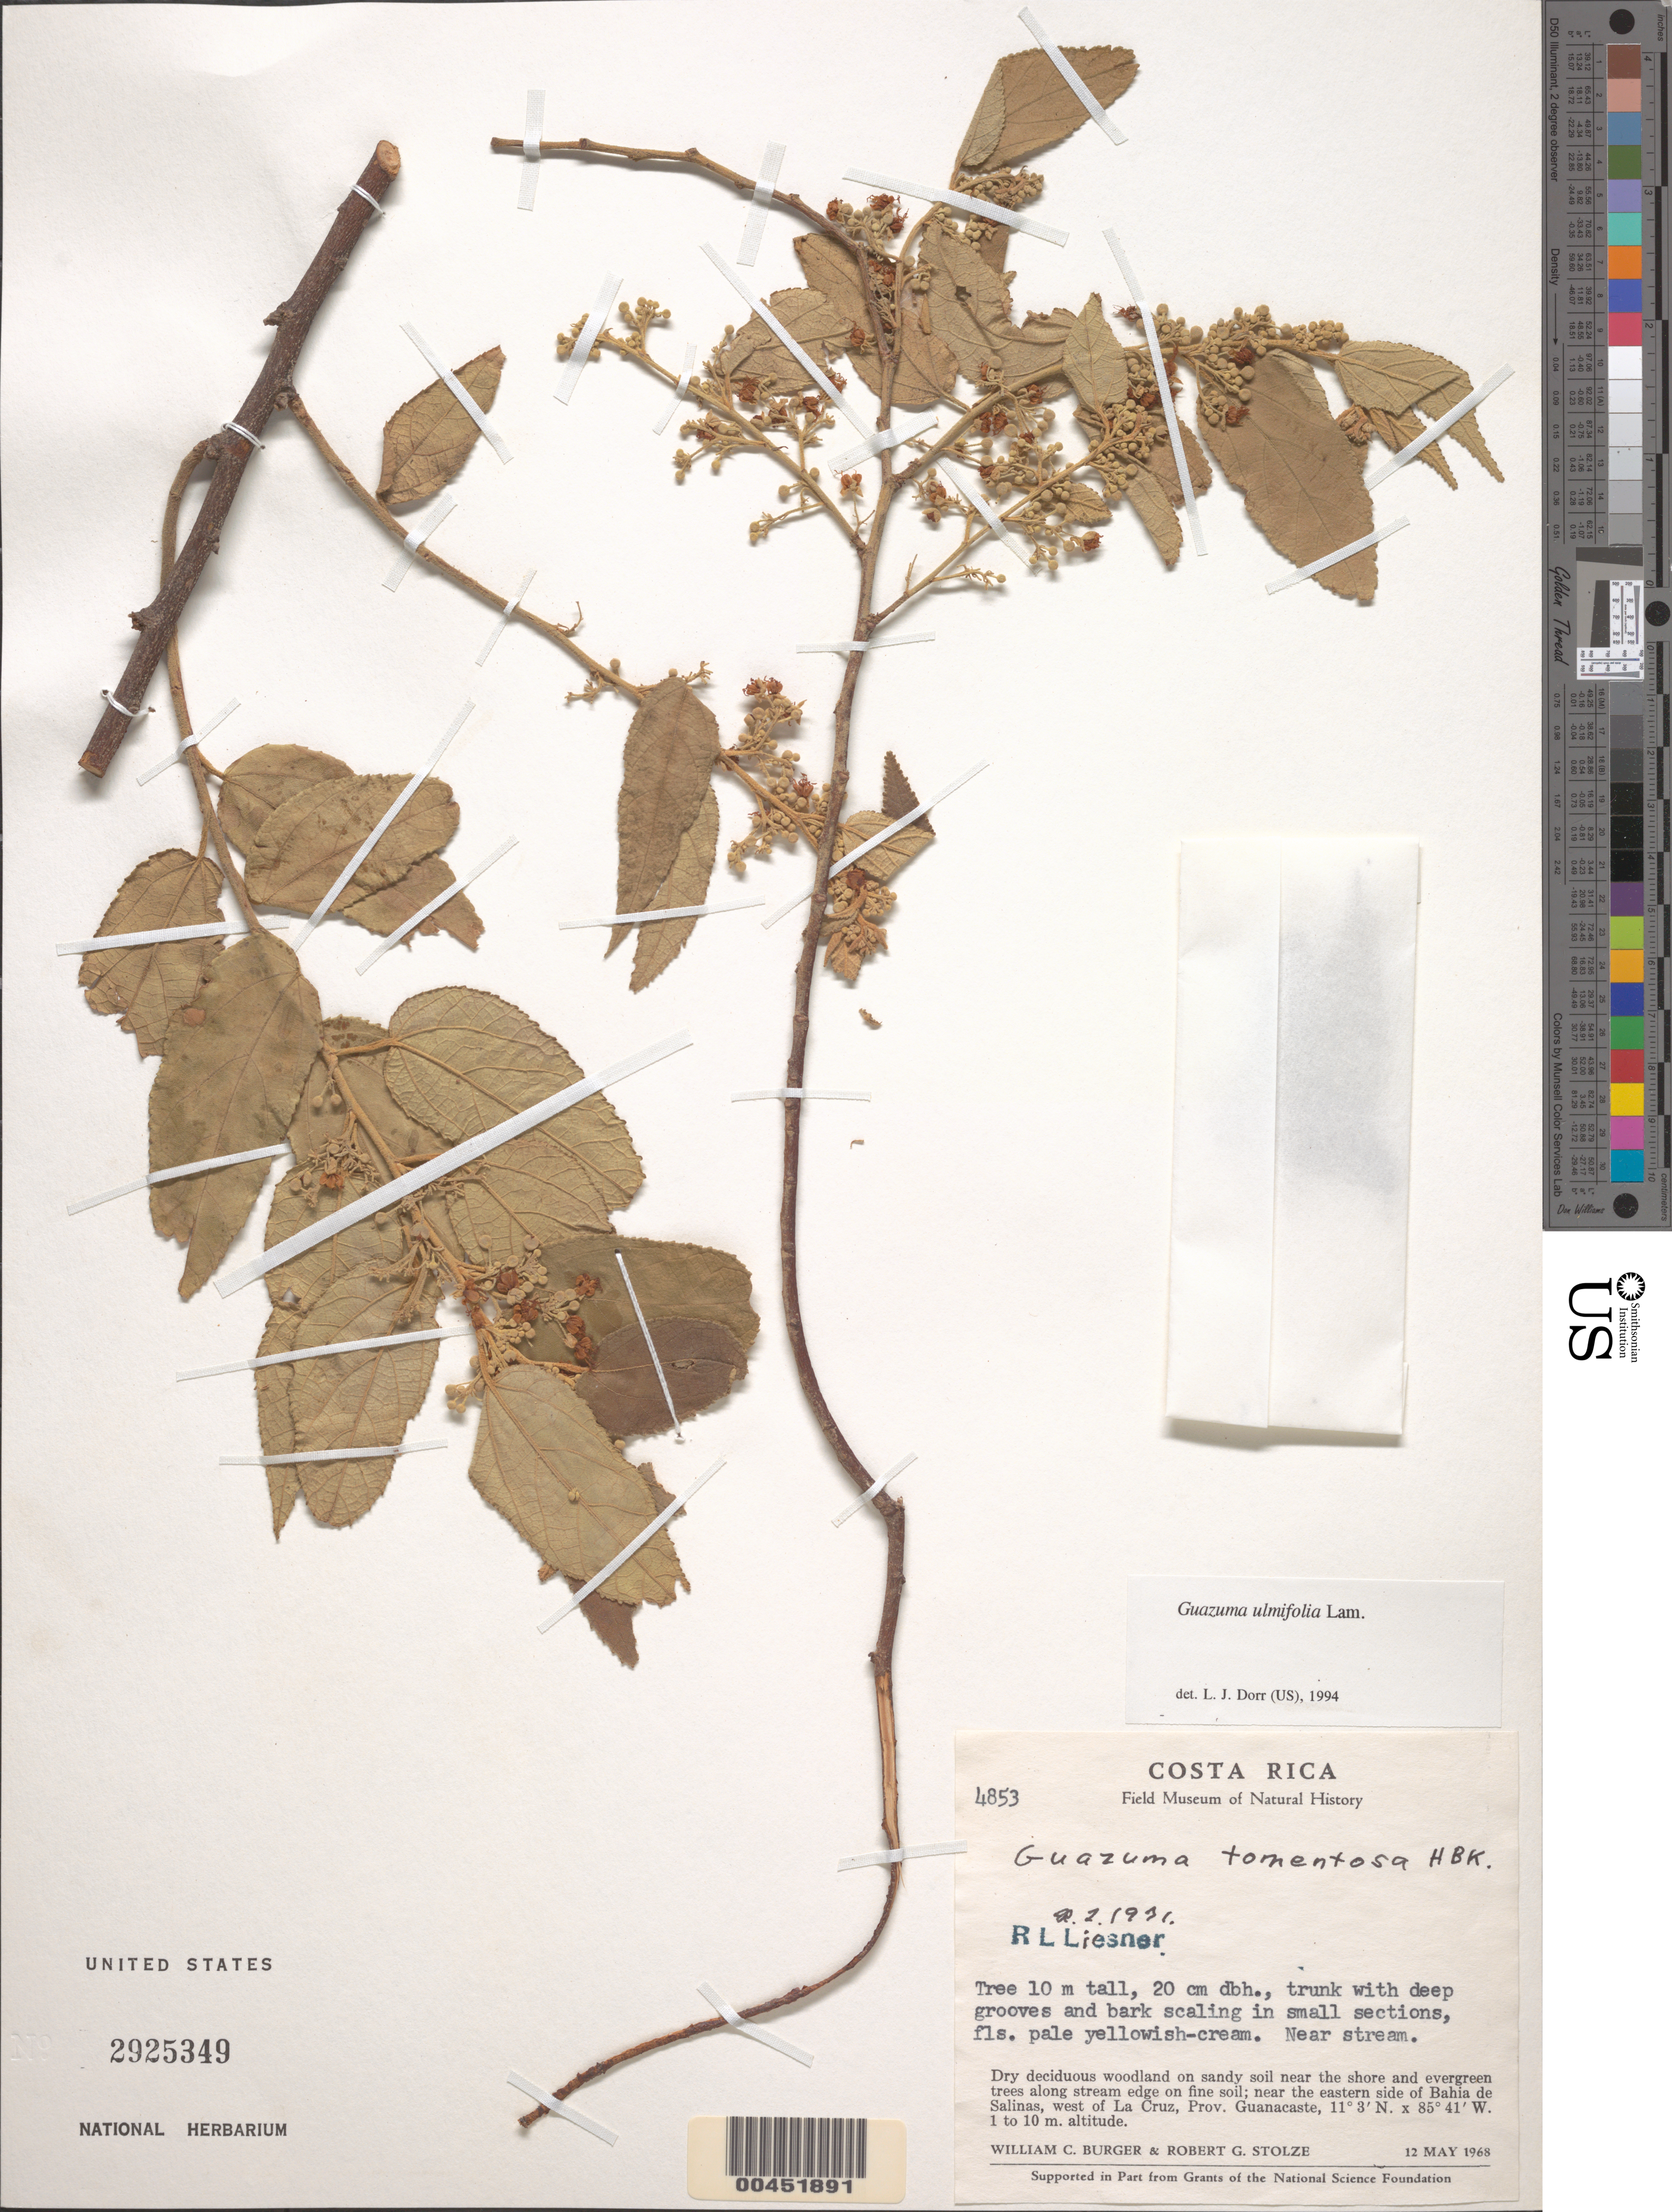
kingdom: Plantae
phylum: Tracheophyta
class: Magnoliopsida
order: Malvales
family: Malvaceae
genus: Guazuma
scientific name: Guazuma ulmifolia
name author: Lam.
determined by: Dorr, L. J., (BOT), Smithsonian Institution - National Museum of Natural History (UNITED STATES)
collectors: W. Burger & R. G. Stolze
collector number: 4853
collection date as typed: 12 May 1968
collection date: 1968-05-12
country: Costa Rica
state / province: Guanacaste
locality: E side of Bahia de Salinas, W of La Cruz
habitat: Dry deciduous woodland on sandy soil near shore and evergreen tres along stream edge on fine soil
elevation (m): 1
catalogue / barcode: US 2925349